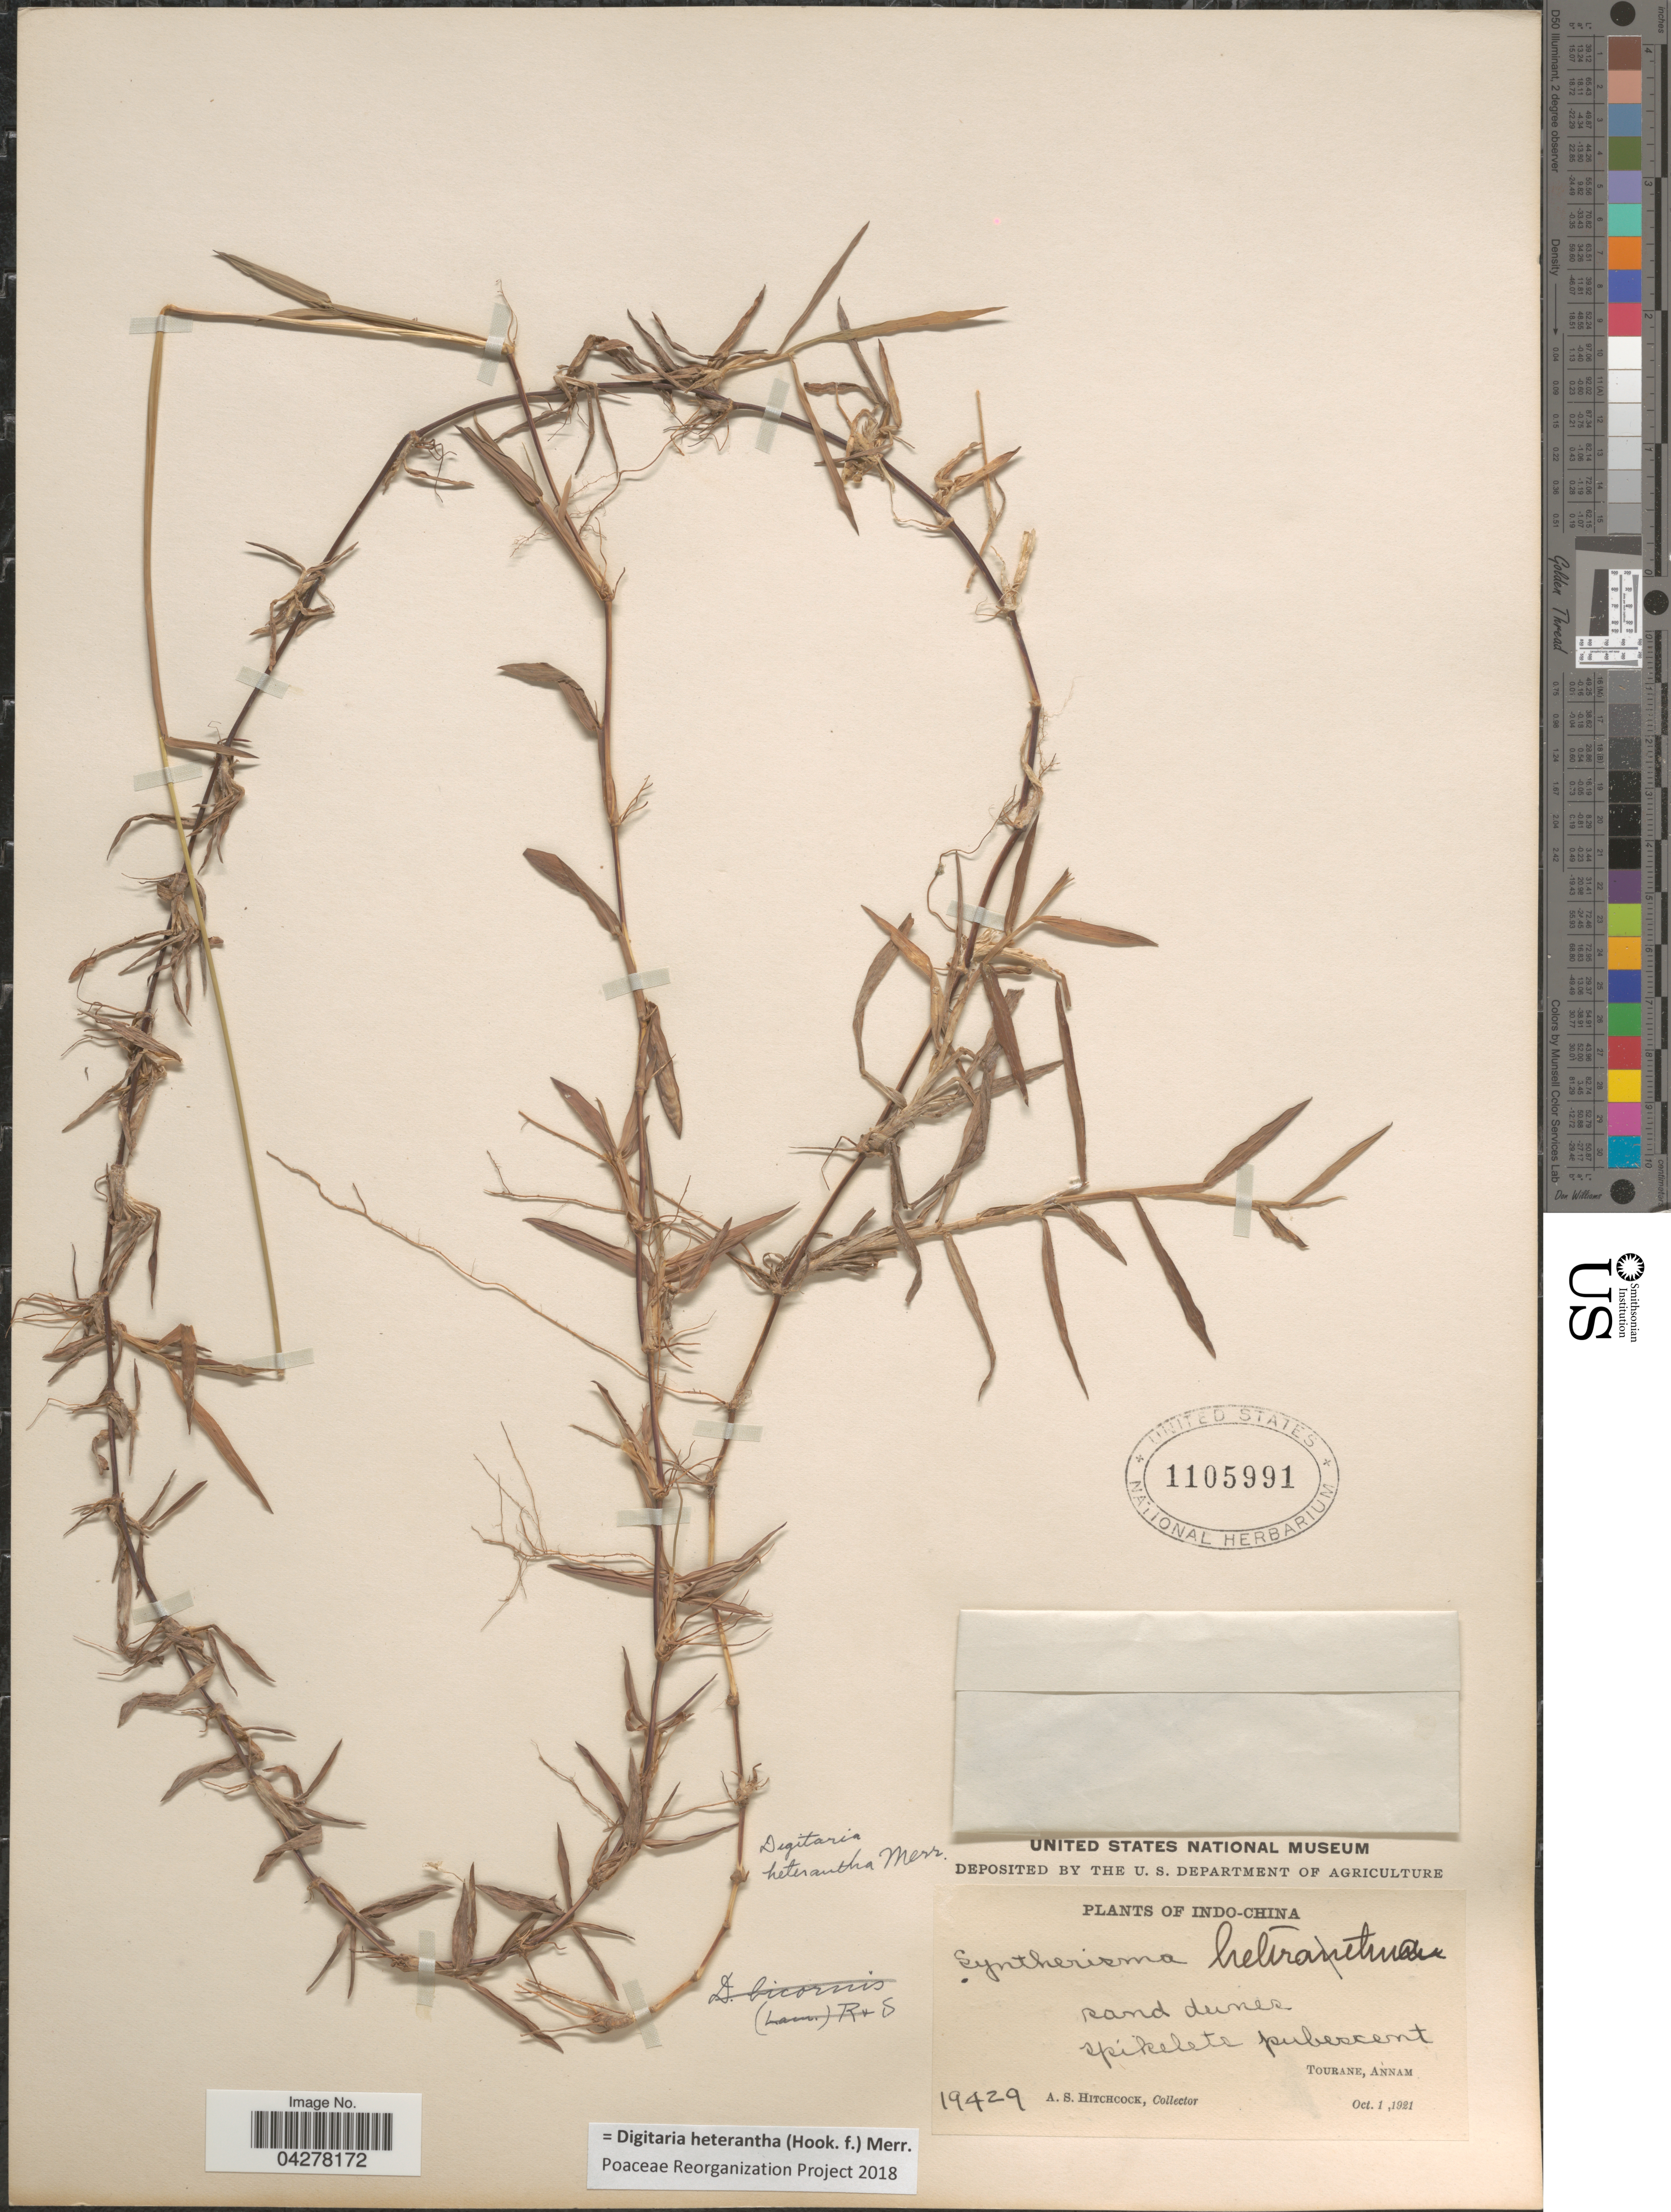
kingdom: Plantae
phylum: Tracheophyta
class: Liliopsida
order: Poales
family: Poaceae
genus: Digitaria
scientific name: Digitaria heterantha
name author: (Hook. f.) Merr.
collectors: A. S. Hitchcock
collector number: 19429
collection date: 1921-10-01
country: Vietnam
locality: Indo-China. Sand dunes spikelets Pubescent. Tourane, Annam.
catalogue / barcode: US 1105991